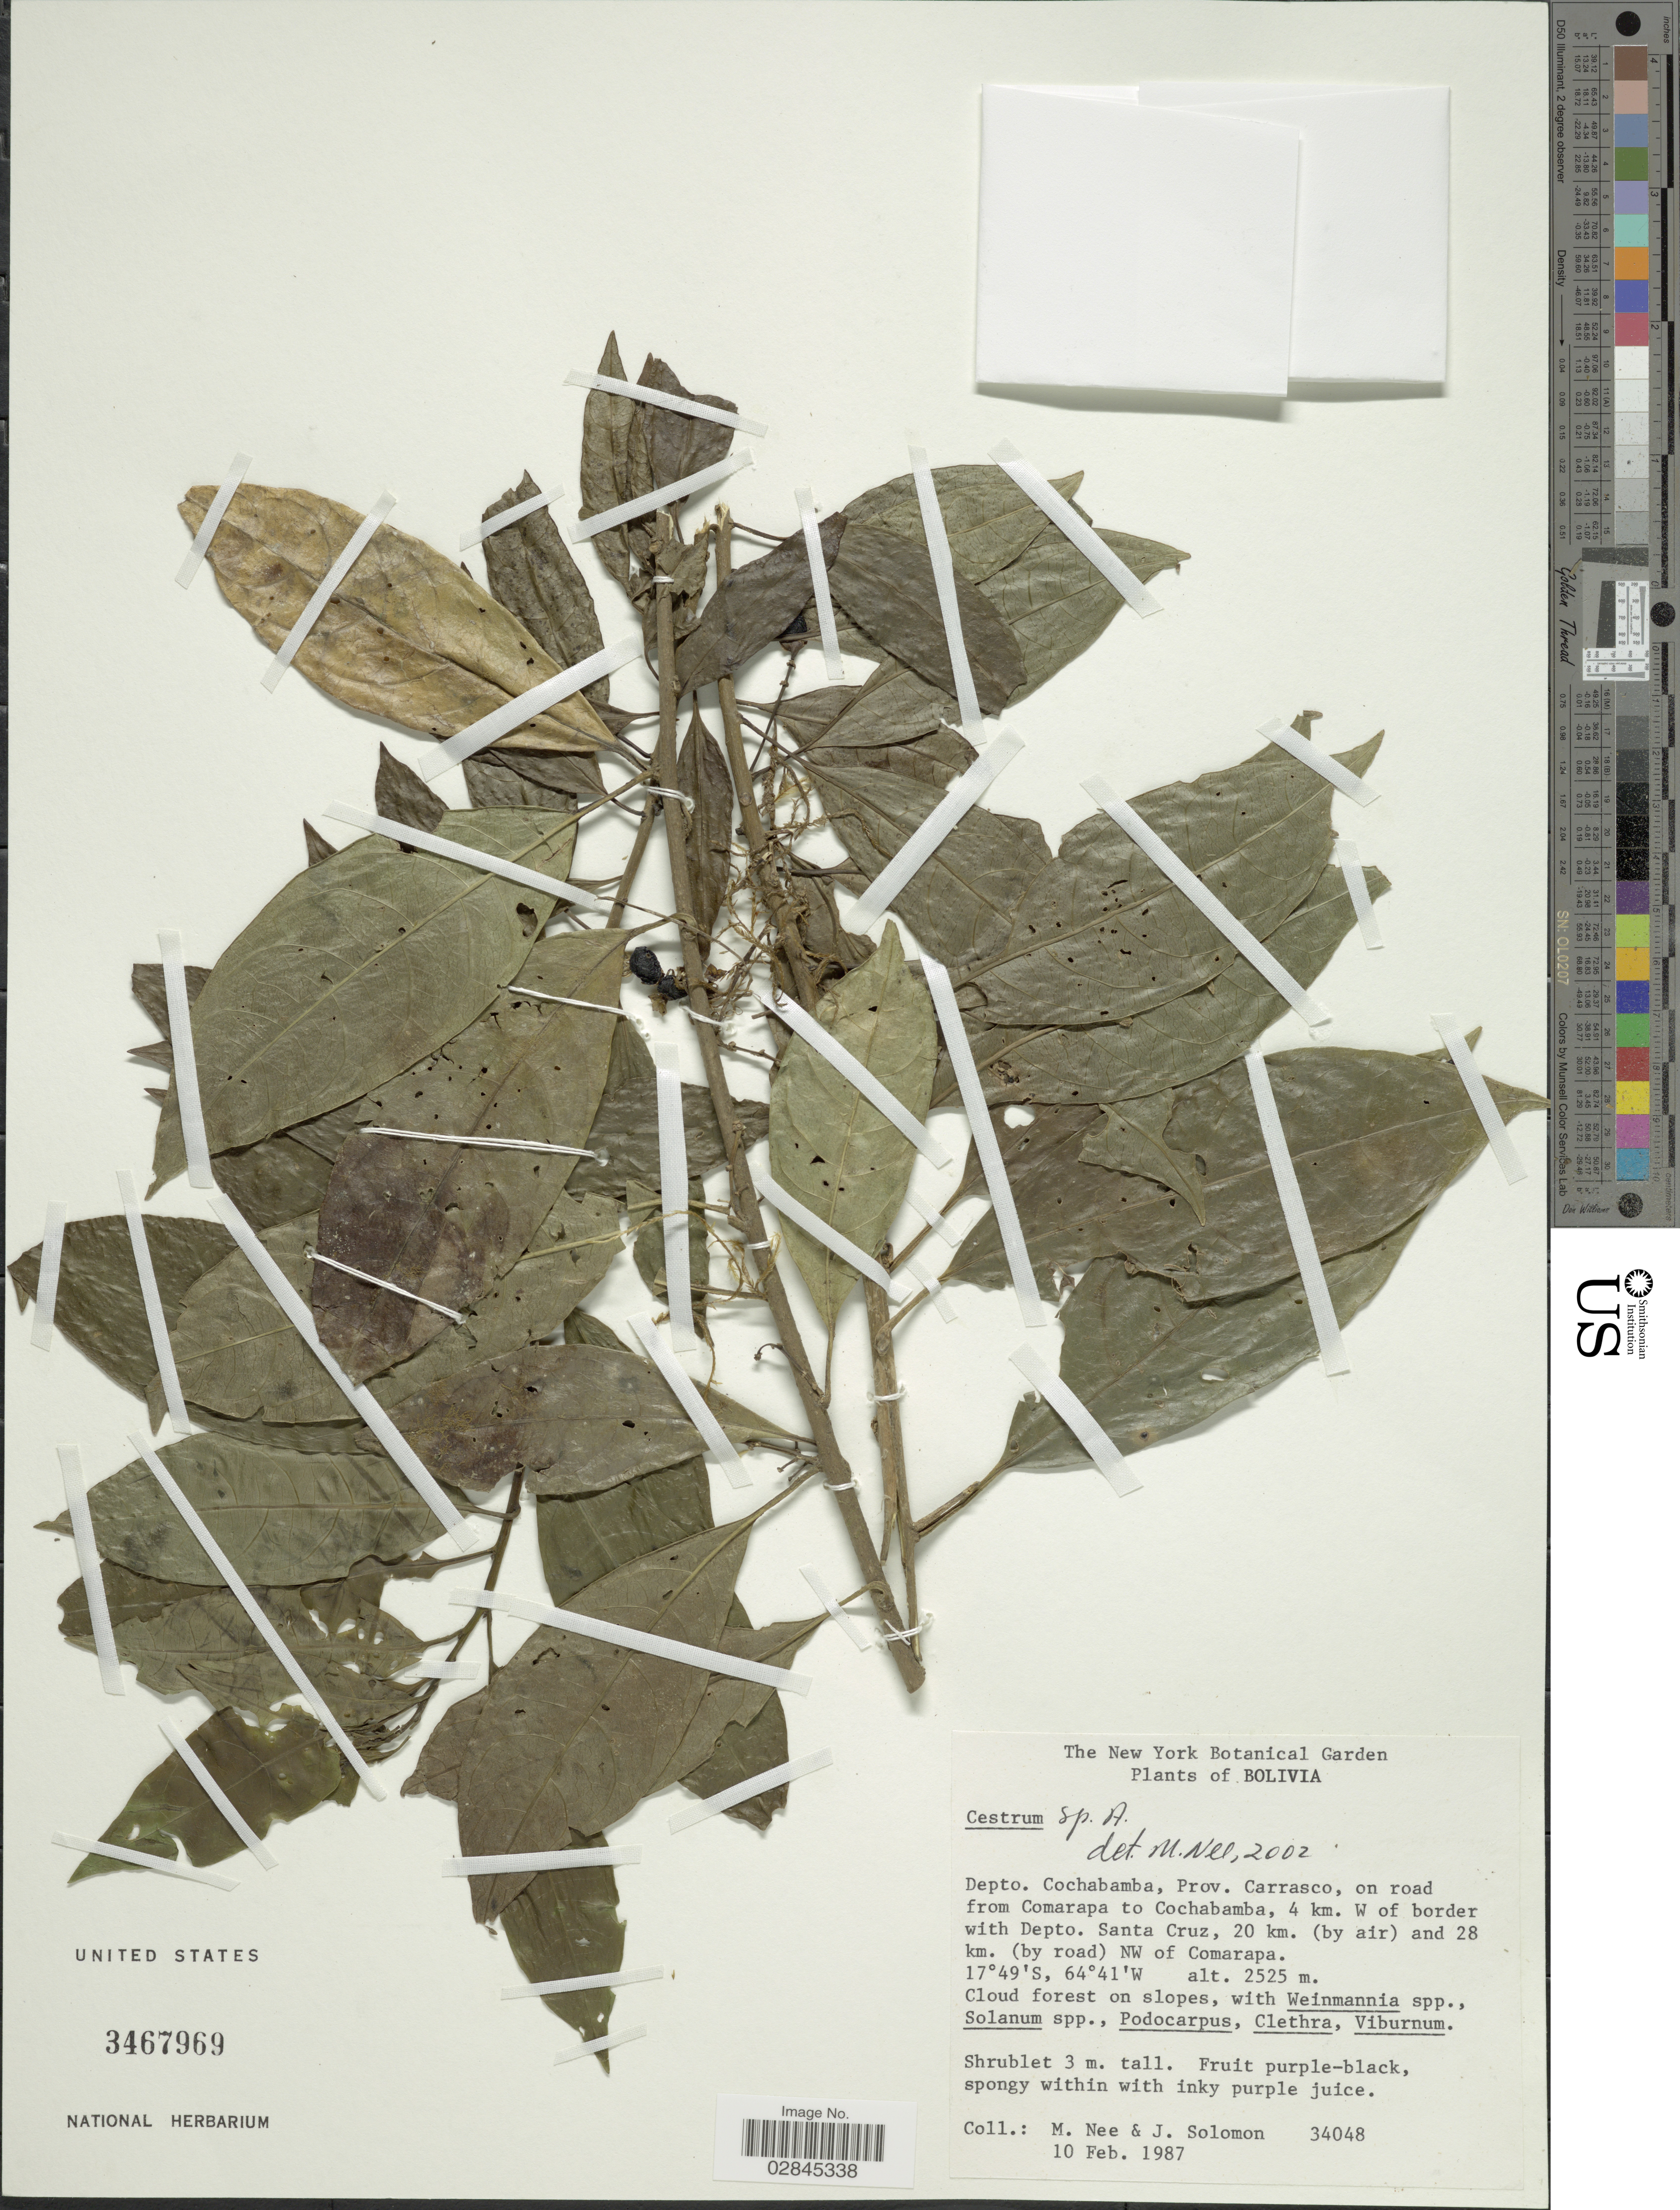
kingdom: Plantae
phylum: Tracheophyta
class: Magnoliopsida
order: Solanales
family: Solanaceae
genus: Cestrum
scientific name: Cestrum sp.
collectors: M. Nee & J. Solomon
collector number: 34048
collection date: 1987-02-10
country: Bolivia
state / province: Cochabamba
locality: Depto. Cochabamba, Prov. Carrasco, on road from Comarapa to Cochabamba, 4 km. W of border with Depto. Santa Cruz, 20 km. (by air) and 28 km. (by road) NW of Comarapa.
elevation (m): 2525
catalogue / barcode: US 3467969